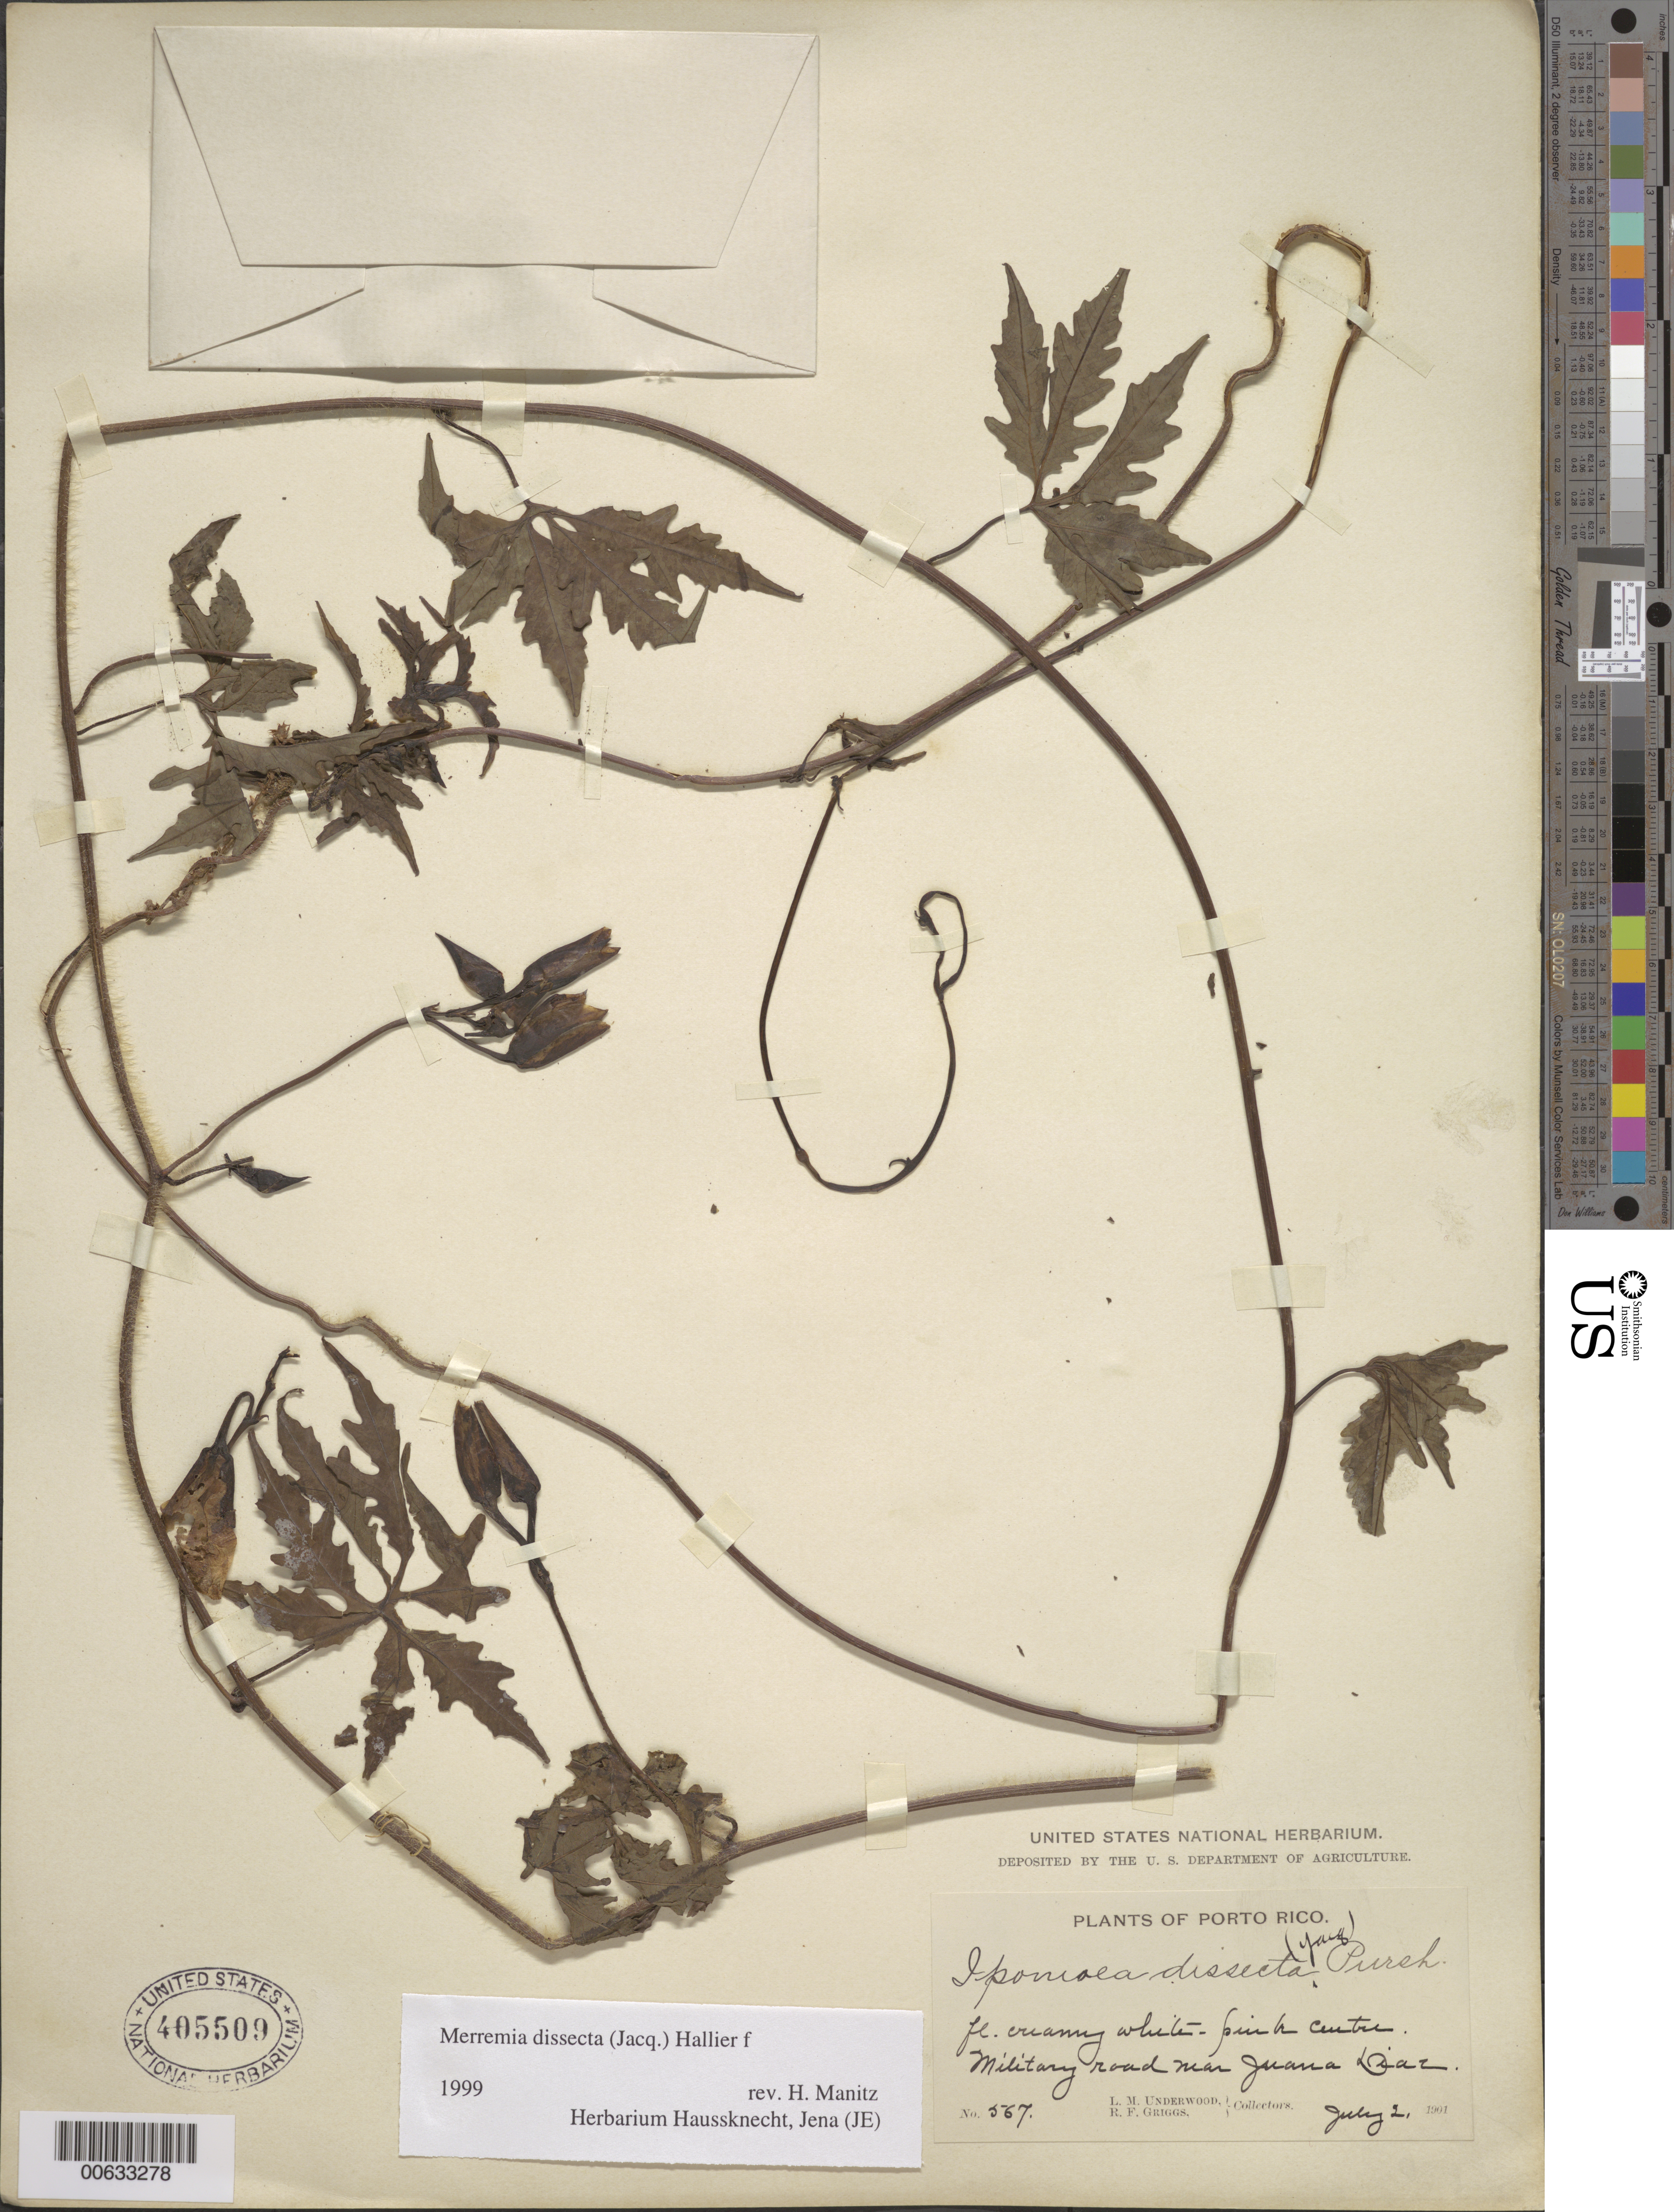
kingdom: Plantae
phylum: Tracheophyta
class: Magnoliopsida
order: Solanales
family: Convolvulaceae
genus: Distimake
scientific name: Distimake dissectus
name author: (Jacq.) A. R. Simões & Staples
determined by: Strong, Mark T., (BOT), Smithsonian Institution - National Museum of Natural History (UNITED STATES)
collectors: L. M. Underwood & R. F. Griggs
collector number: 567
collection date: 1901-07-02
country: Puerto Rico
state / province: Juana Diaz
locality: Porto Rico, Military road near Juana Diaz.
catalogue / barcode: US 405509